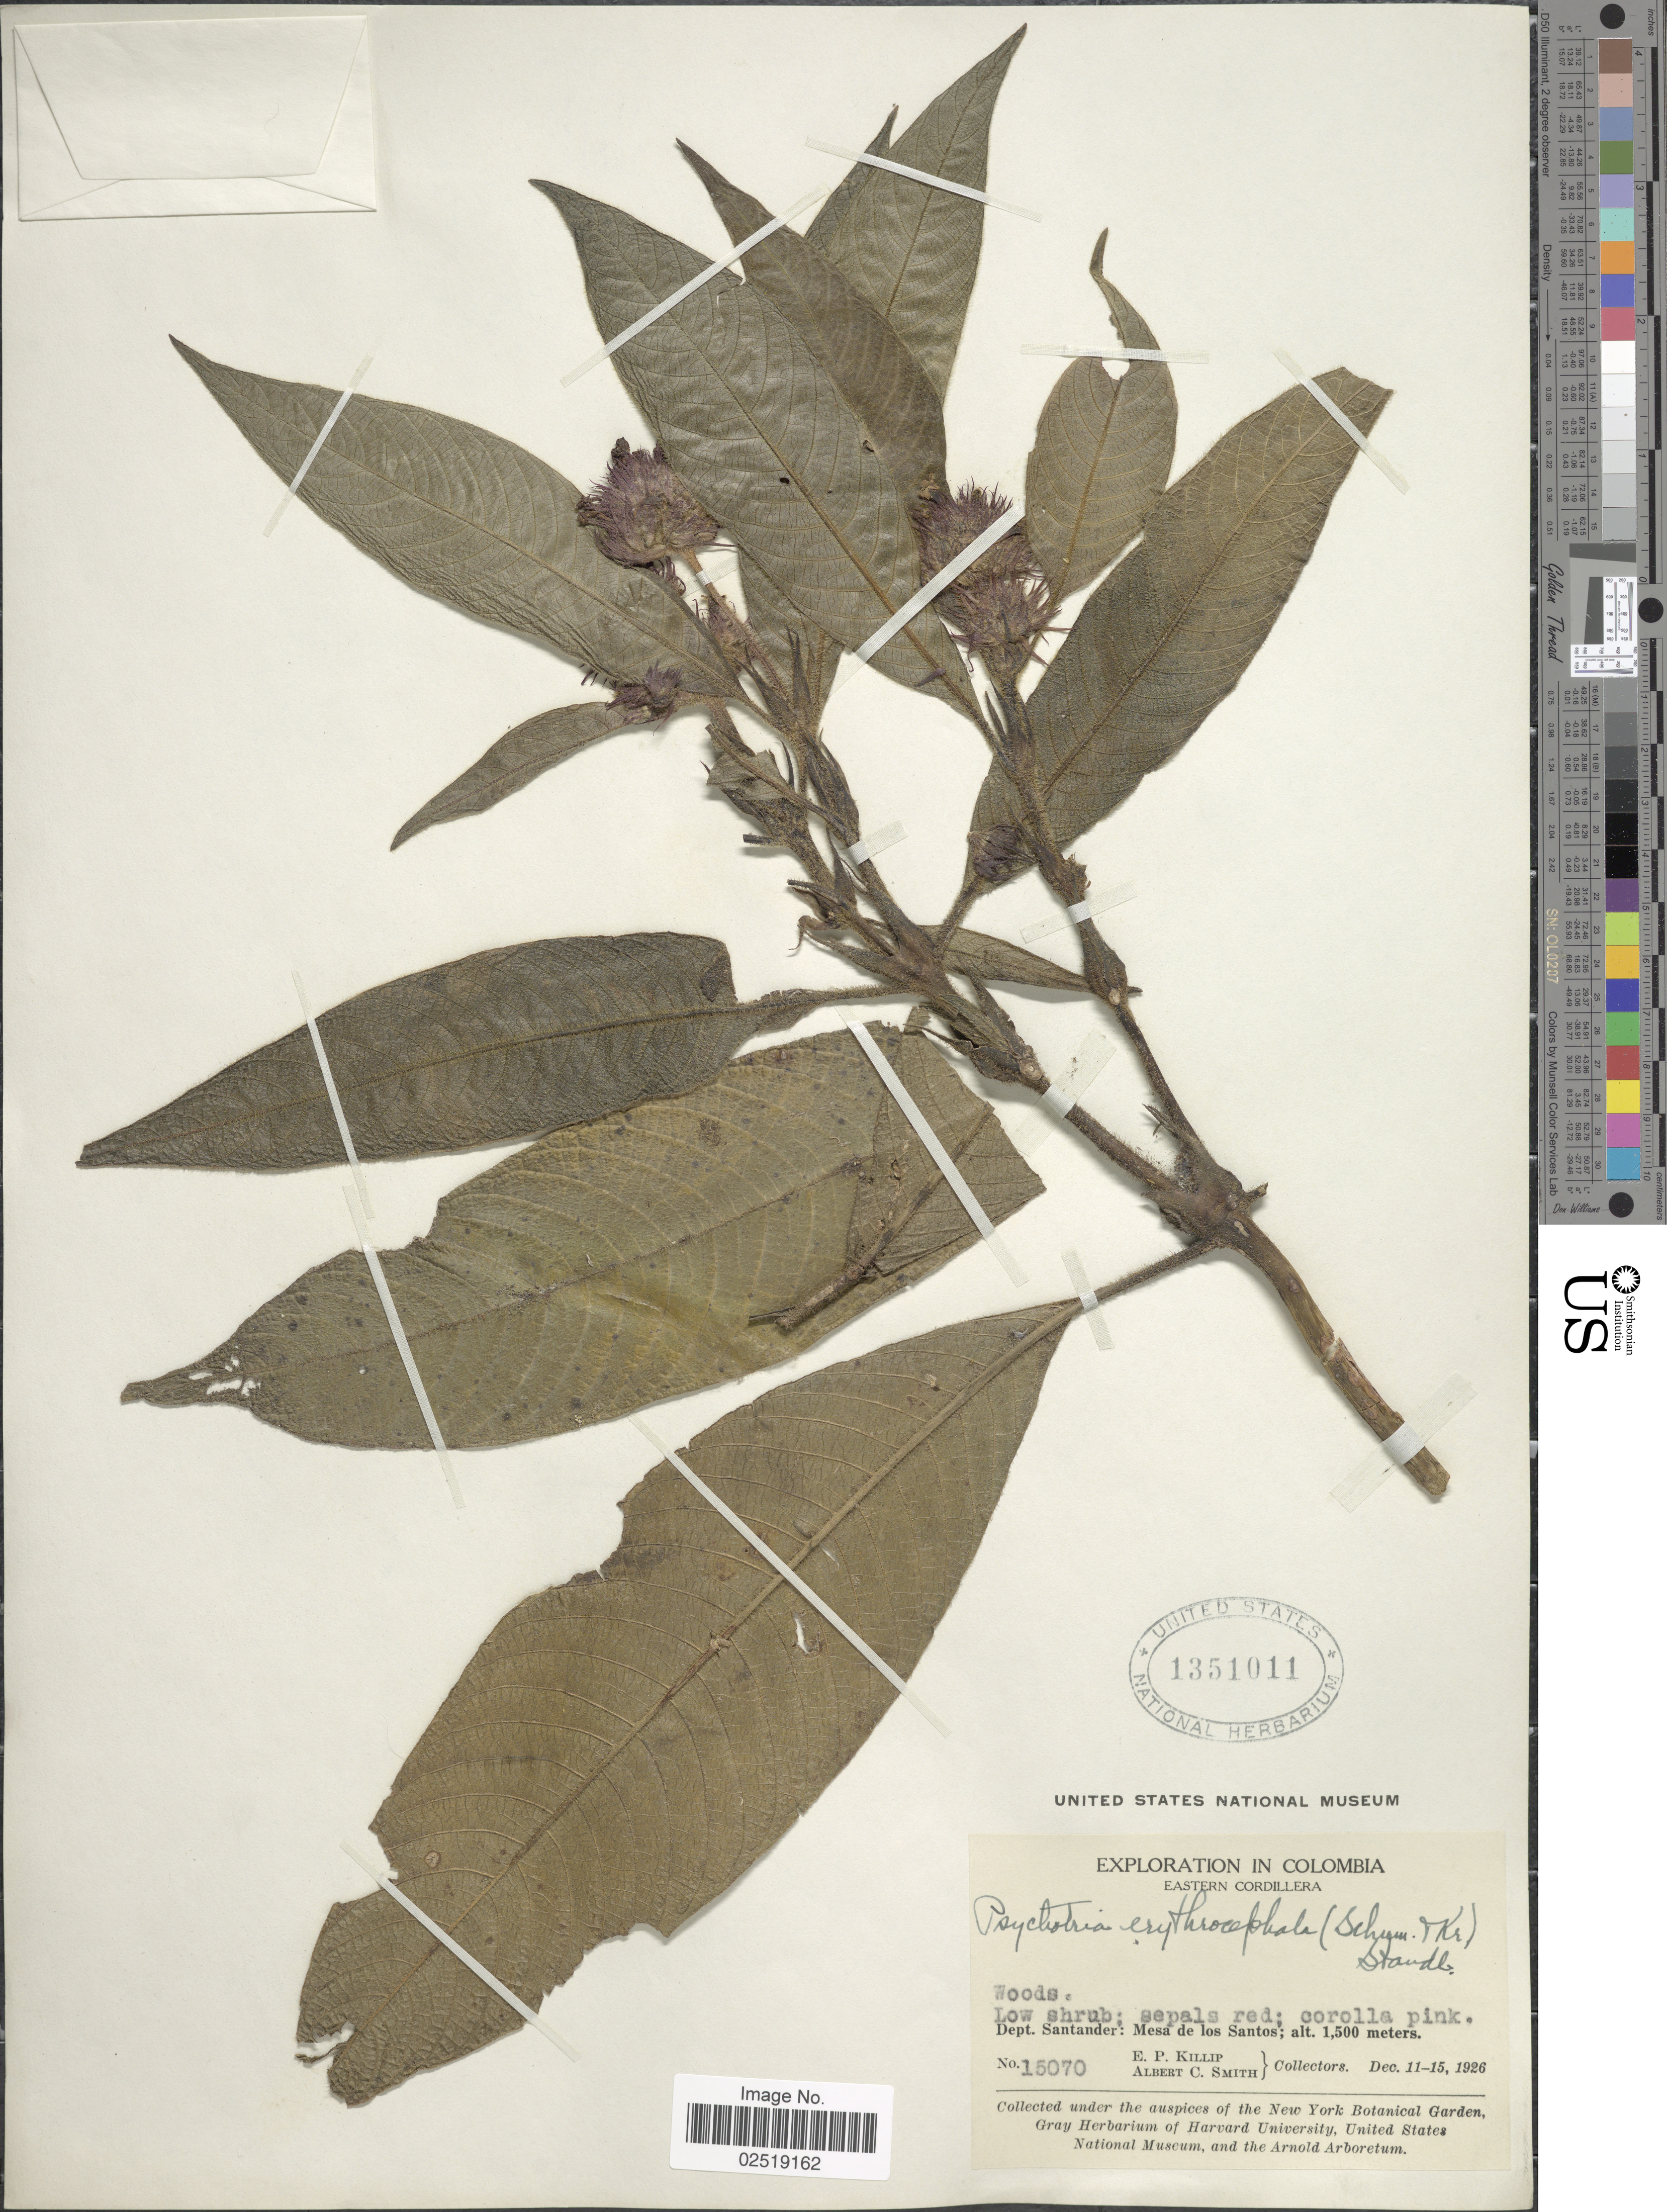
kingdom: Plantae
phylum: Tracheophyta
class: Magnoliopsida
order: Gentianales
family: Rubiaceae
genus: Psychotria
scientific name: Psychotria erythrocephala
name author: (K. Schum. & K. Krause) Standl.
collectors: E. P. Killip & A. C. Smith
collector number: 15070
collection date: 1926-12-11/1926-12-15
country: Colombia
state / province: Santander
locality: Eastern Cordillera. Dept. Santander: Mesa de los Santos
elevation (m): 1500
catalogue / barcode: US 1351011